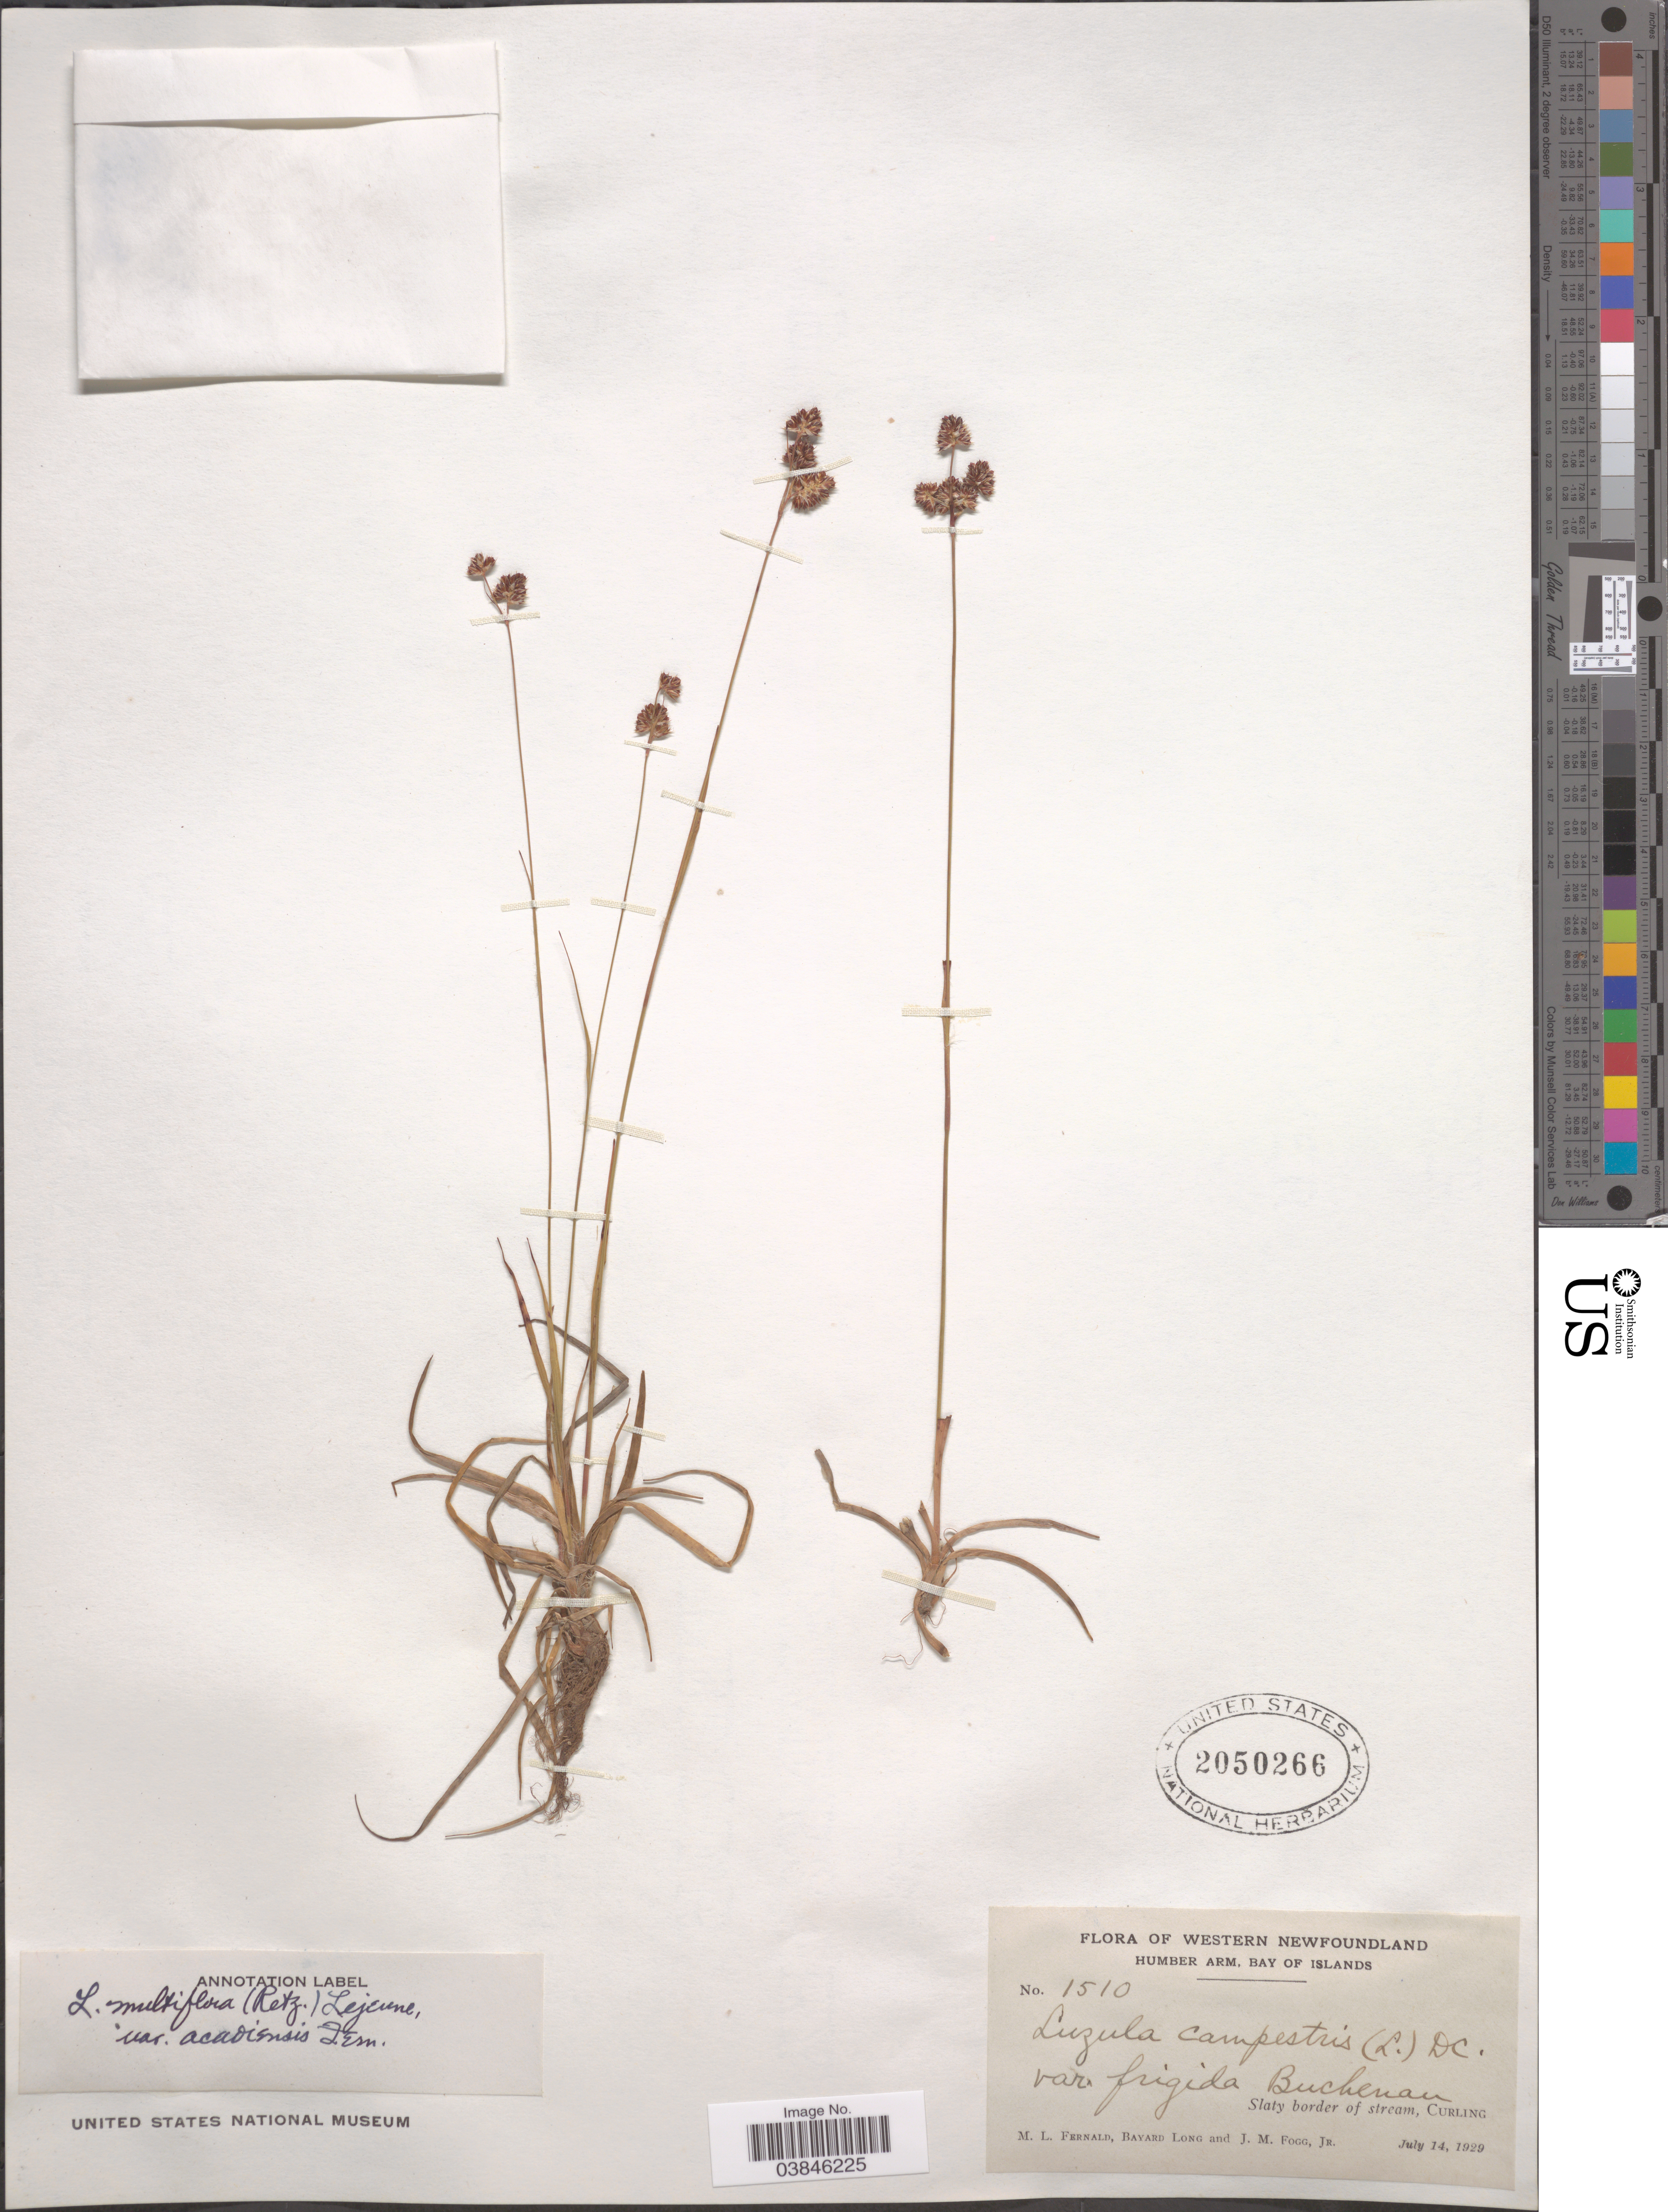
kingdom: Plantae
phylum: Tracheophyta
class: Liliopsida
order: Poales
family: Juncaceae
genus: Luzula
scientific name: Luzula multiflora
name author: (Ehrh.) Lej.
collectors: M. L. Fernald, B. Long & J. Fogg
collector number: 1510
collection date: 1929-07-14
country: Canada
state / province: Newfoundland and Labrador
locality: Western Newfoundland. Humber Arm, Bay of Islands. Curling.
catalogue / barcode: US 2050266